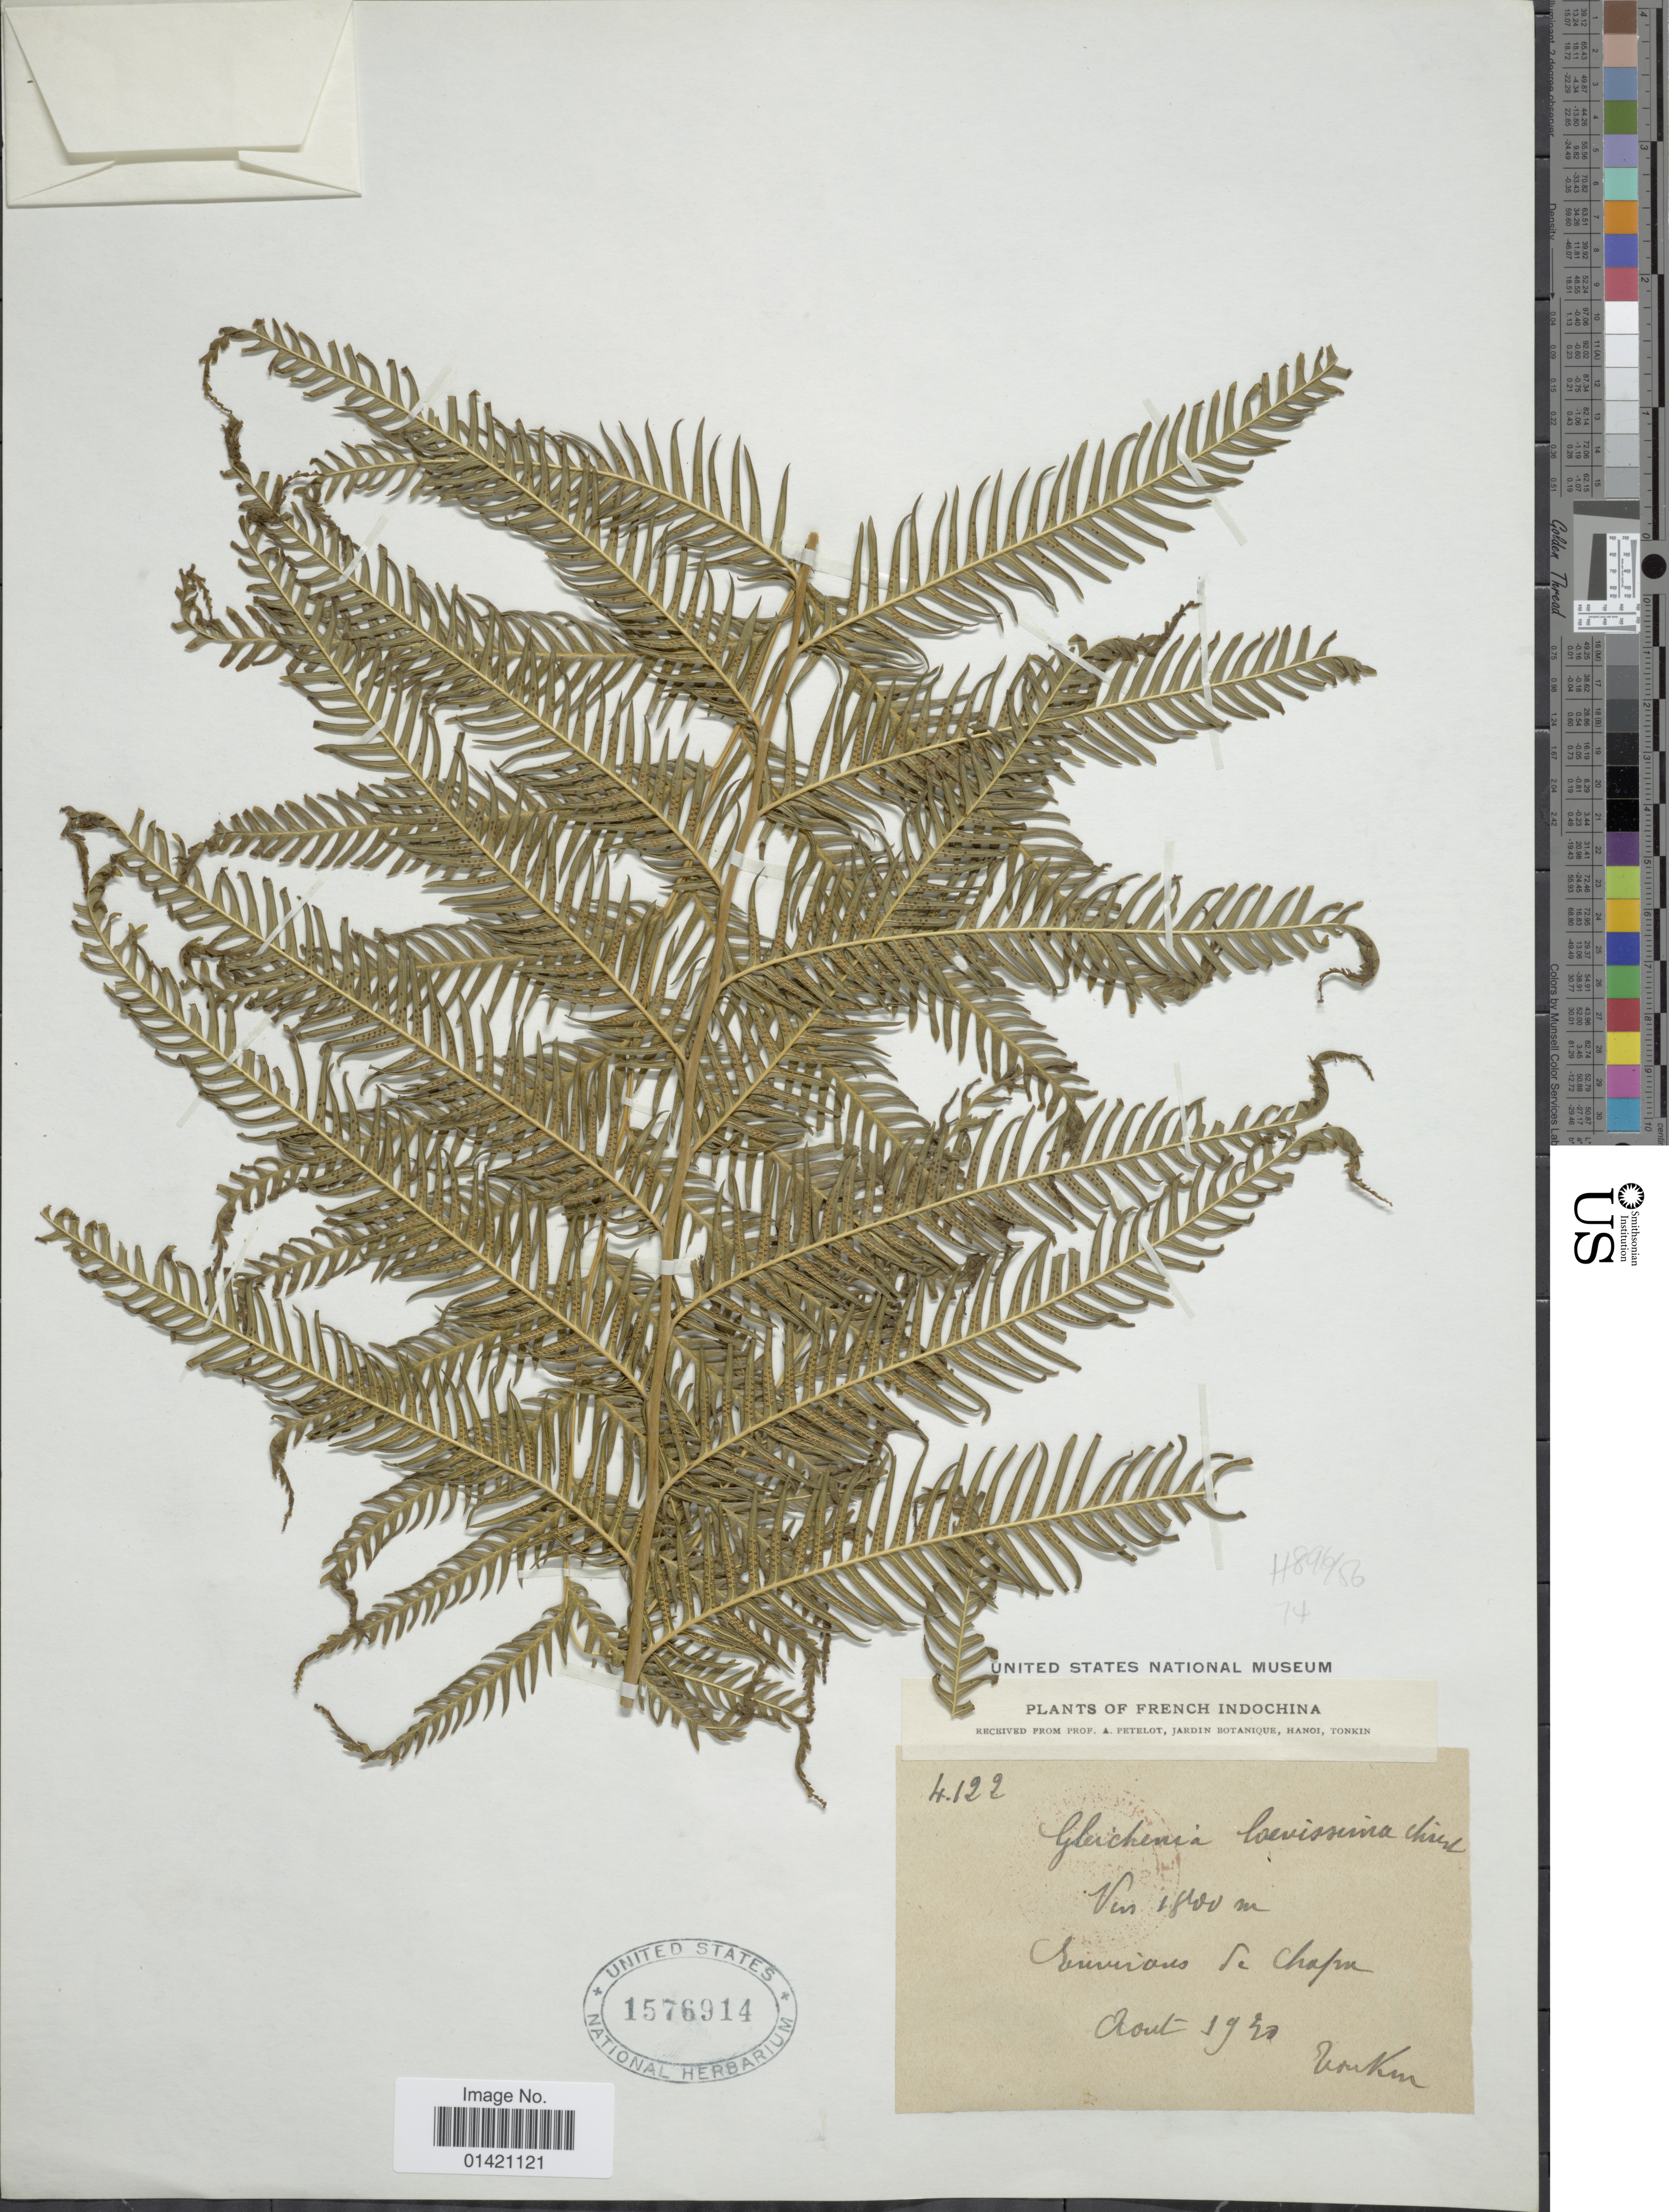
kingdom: Plantae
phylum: Tracheophyta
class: Polypodiopsida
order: Gleicheniales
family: Gleicheniaceae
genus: Diplopterygium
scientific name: Diplopterygium laevissimum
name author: (Christ) Nakai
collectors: A. Petelot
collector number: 4122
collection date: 1920-08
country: Vietnam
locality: Environs de Chapu. Indochina. Tonkin. [interpreted]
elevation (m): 1800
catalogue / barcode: US 1576914